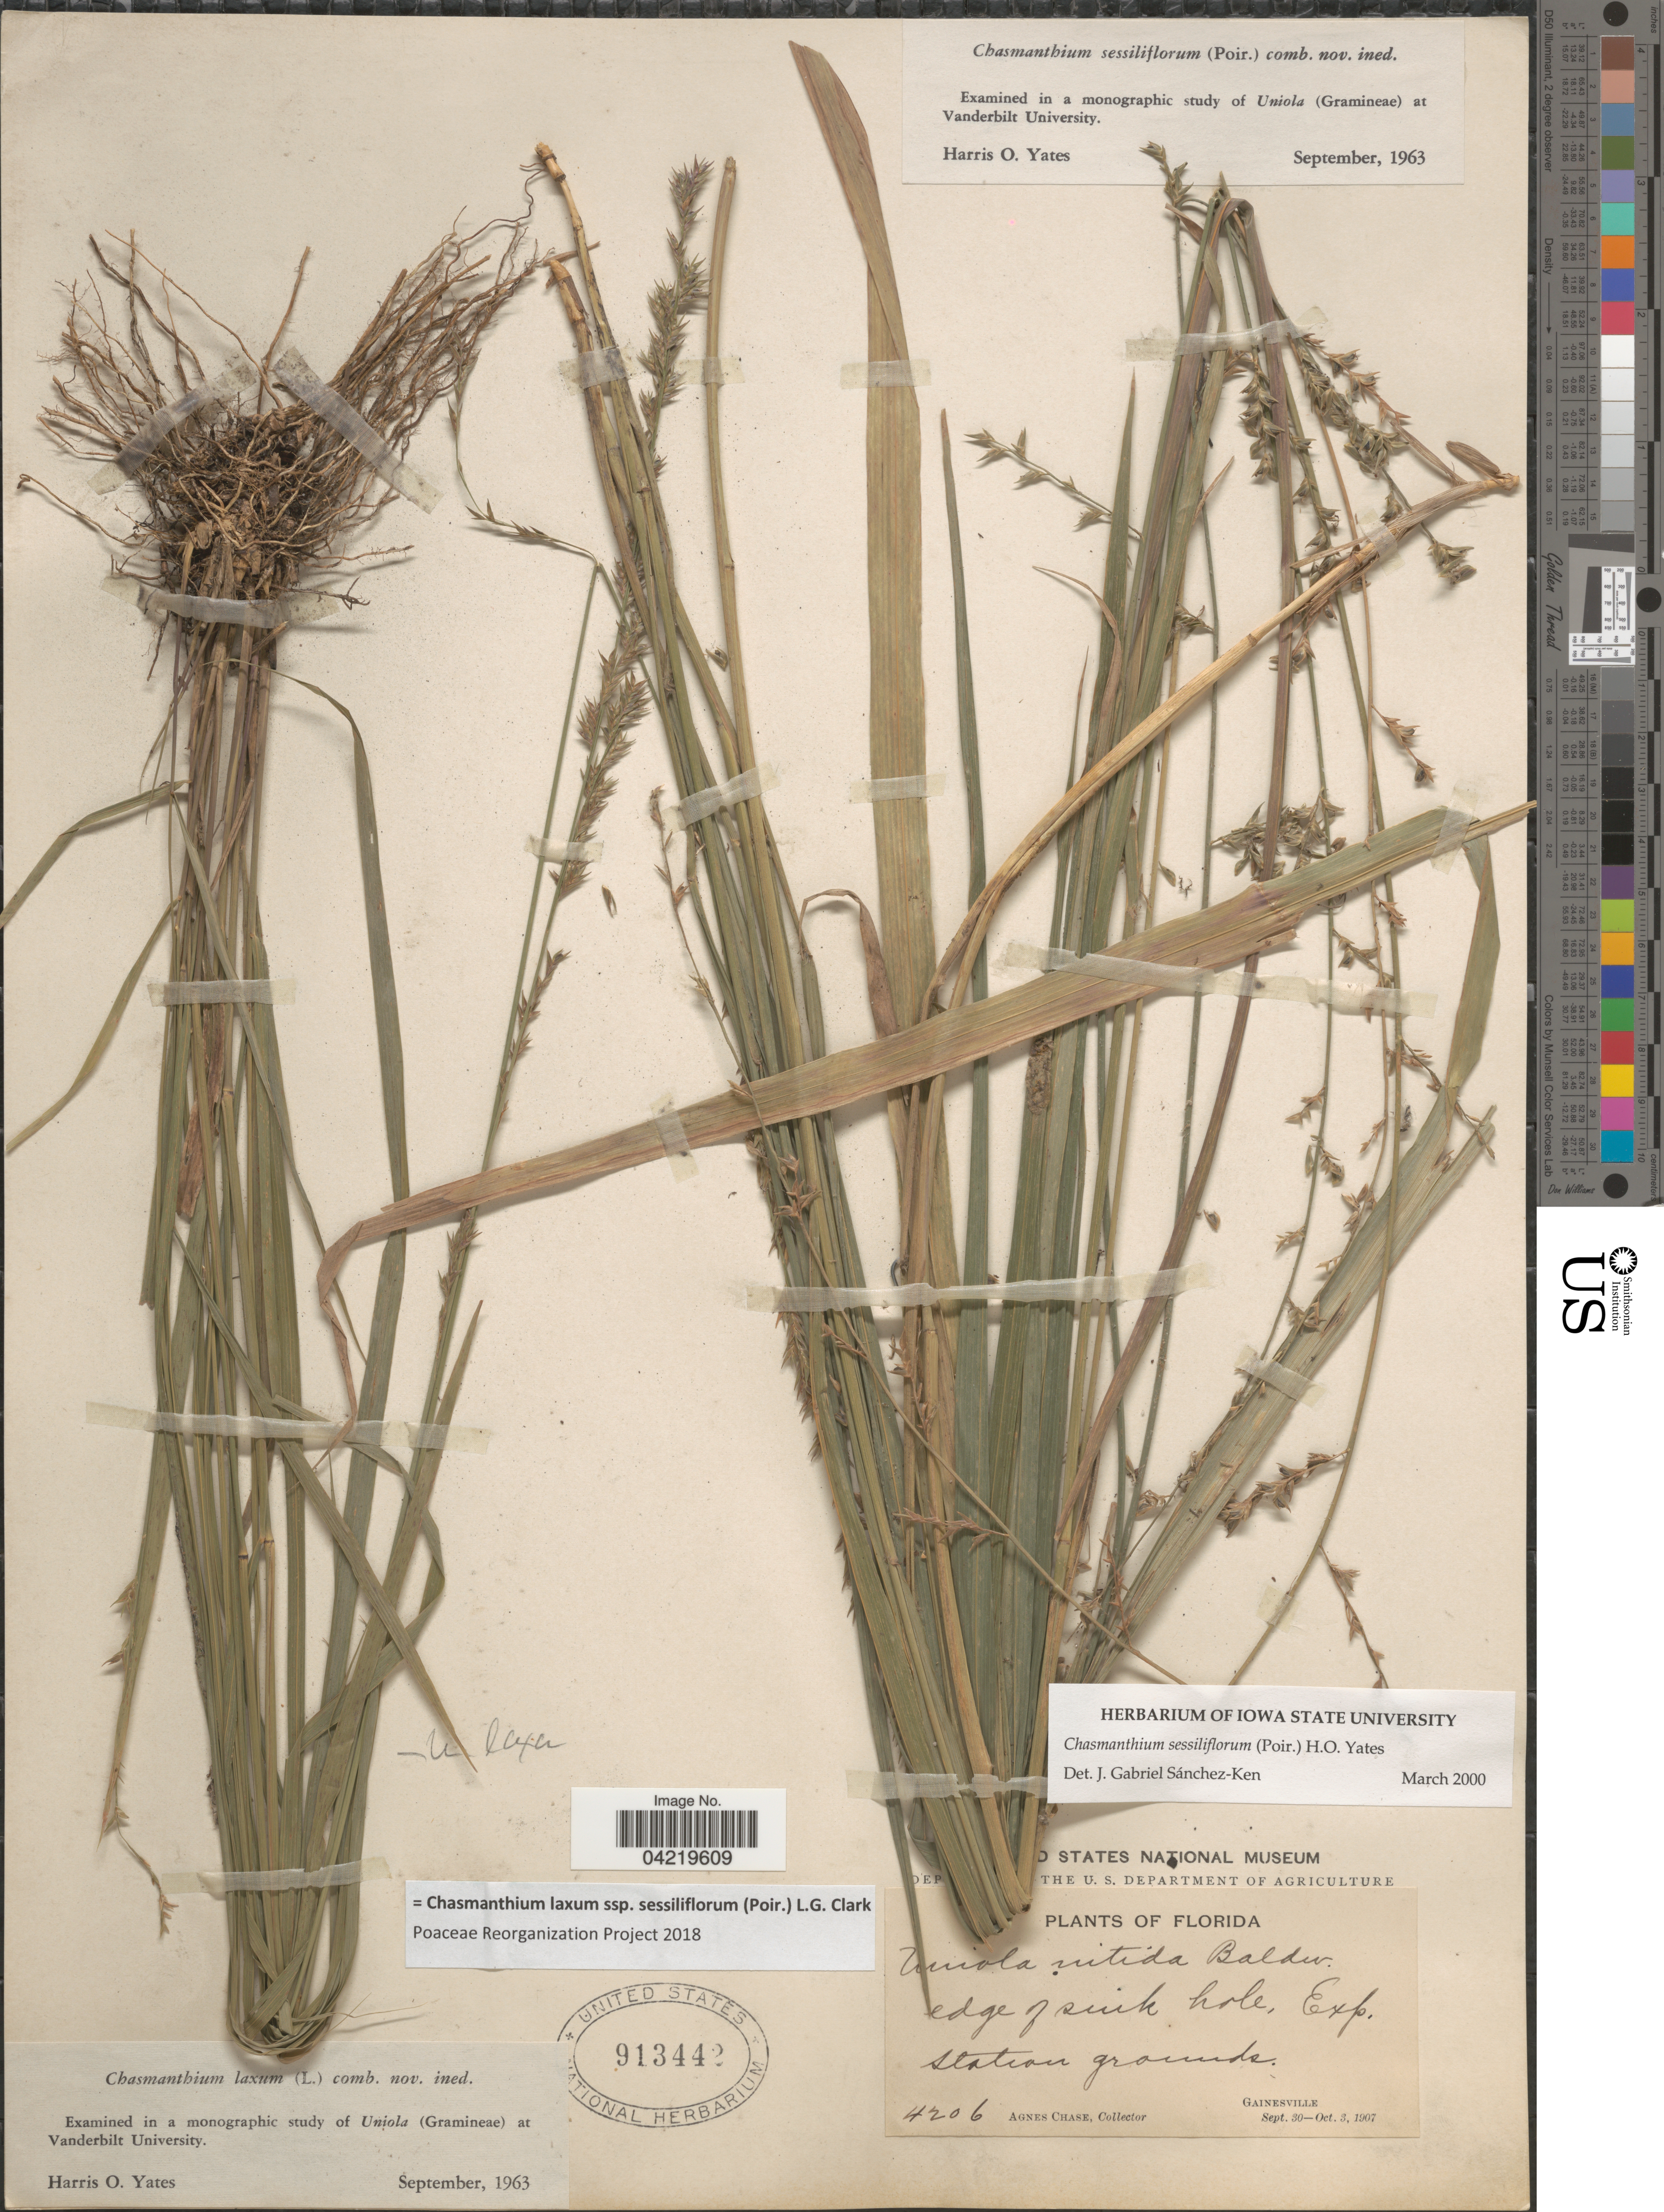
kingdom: Plantae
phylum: Tracheophyta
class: Liliopsida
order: Poales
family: Poaceae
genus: Chasmanthium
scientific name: Chasmanthium laxum subsp. sessiliflorum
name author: (L.) H.O. Yates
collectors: A. Chase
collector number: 4206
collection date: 1907-09-30/1907-10-03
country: United States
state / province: Florida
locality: Edge of sink hole, Exp. station grounds. Gainesville.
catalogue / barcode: US 913442